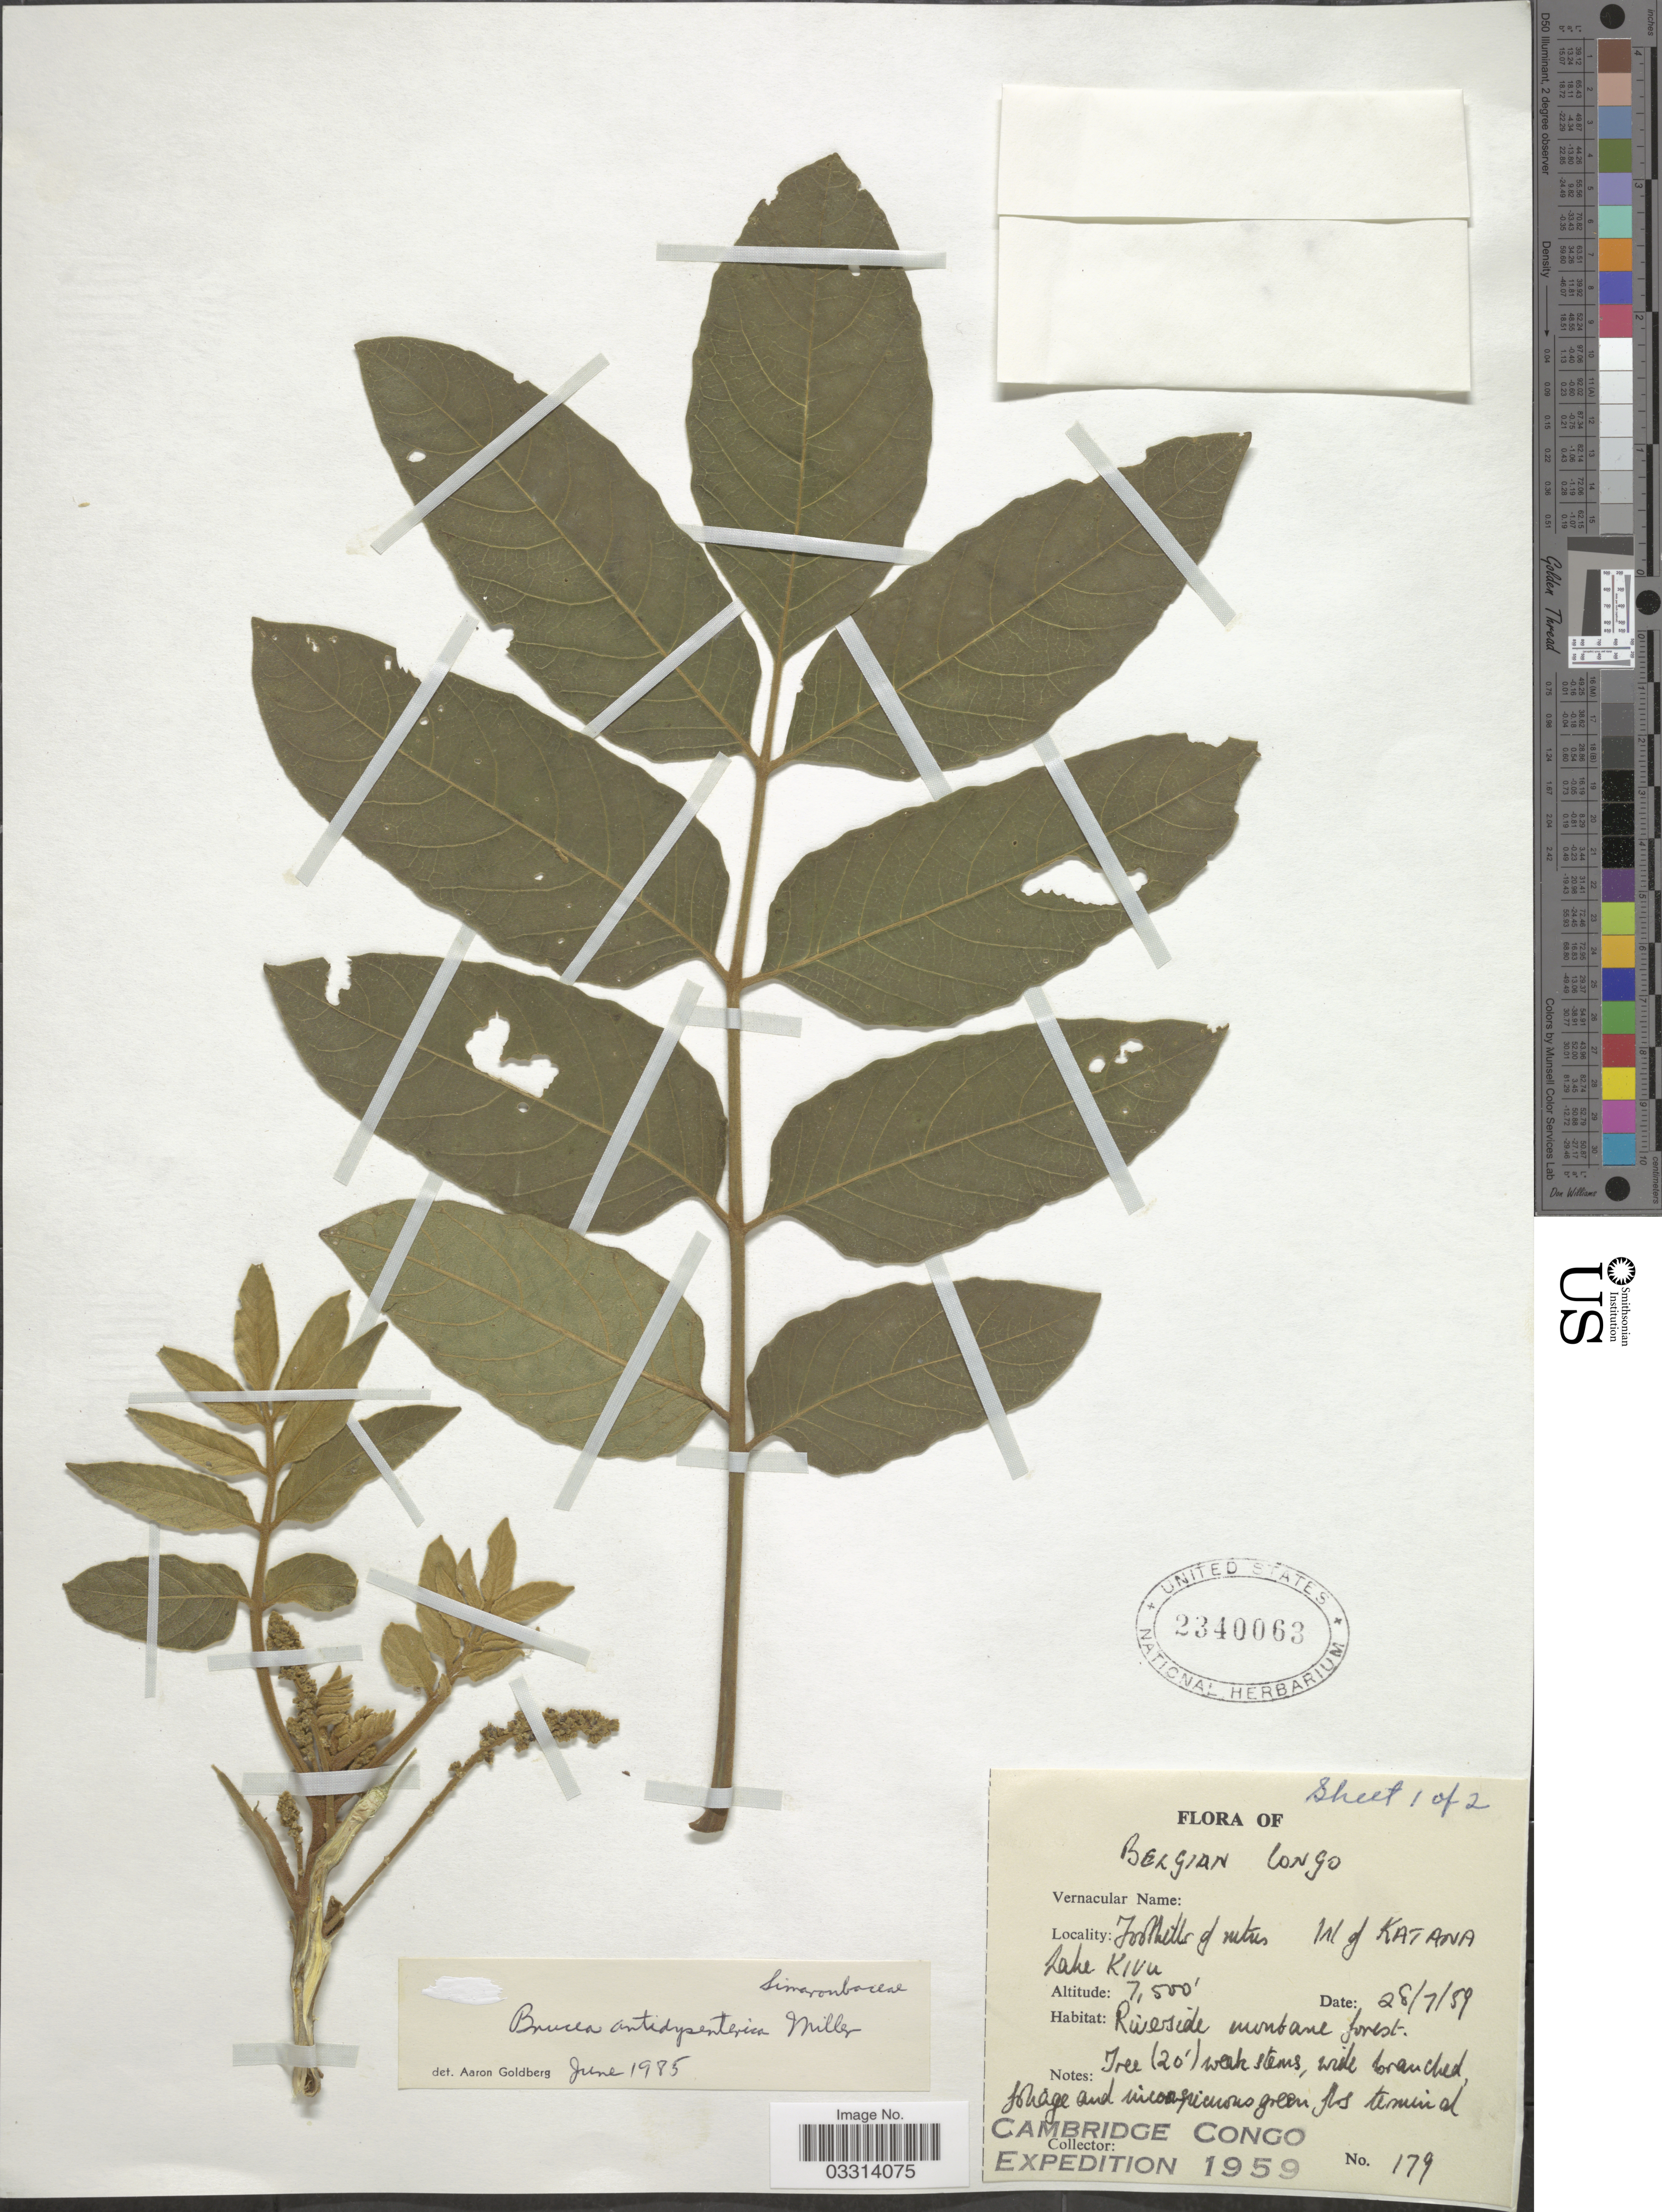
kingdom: Plantae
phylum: Tracheophyta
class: Magnoliopsida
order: Sapindales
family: Simaroubaceae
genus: Brucea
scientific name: Brucea antidysenterica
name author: J.F. Mill.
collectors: Cambridge Congo Expedition 1959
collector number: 179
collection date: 1959-07-28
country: Congo, Democratic Republic of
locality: Belgian Congo. Foothills of mtns, W of Katana, Lake Kivu.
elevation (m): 2286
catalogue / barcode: US 2340063